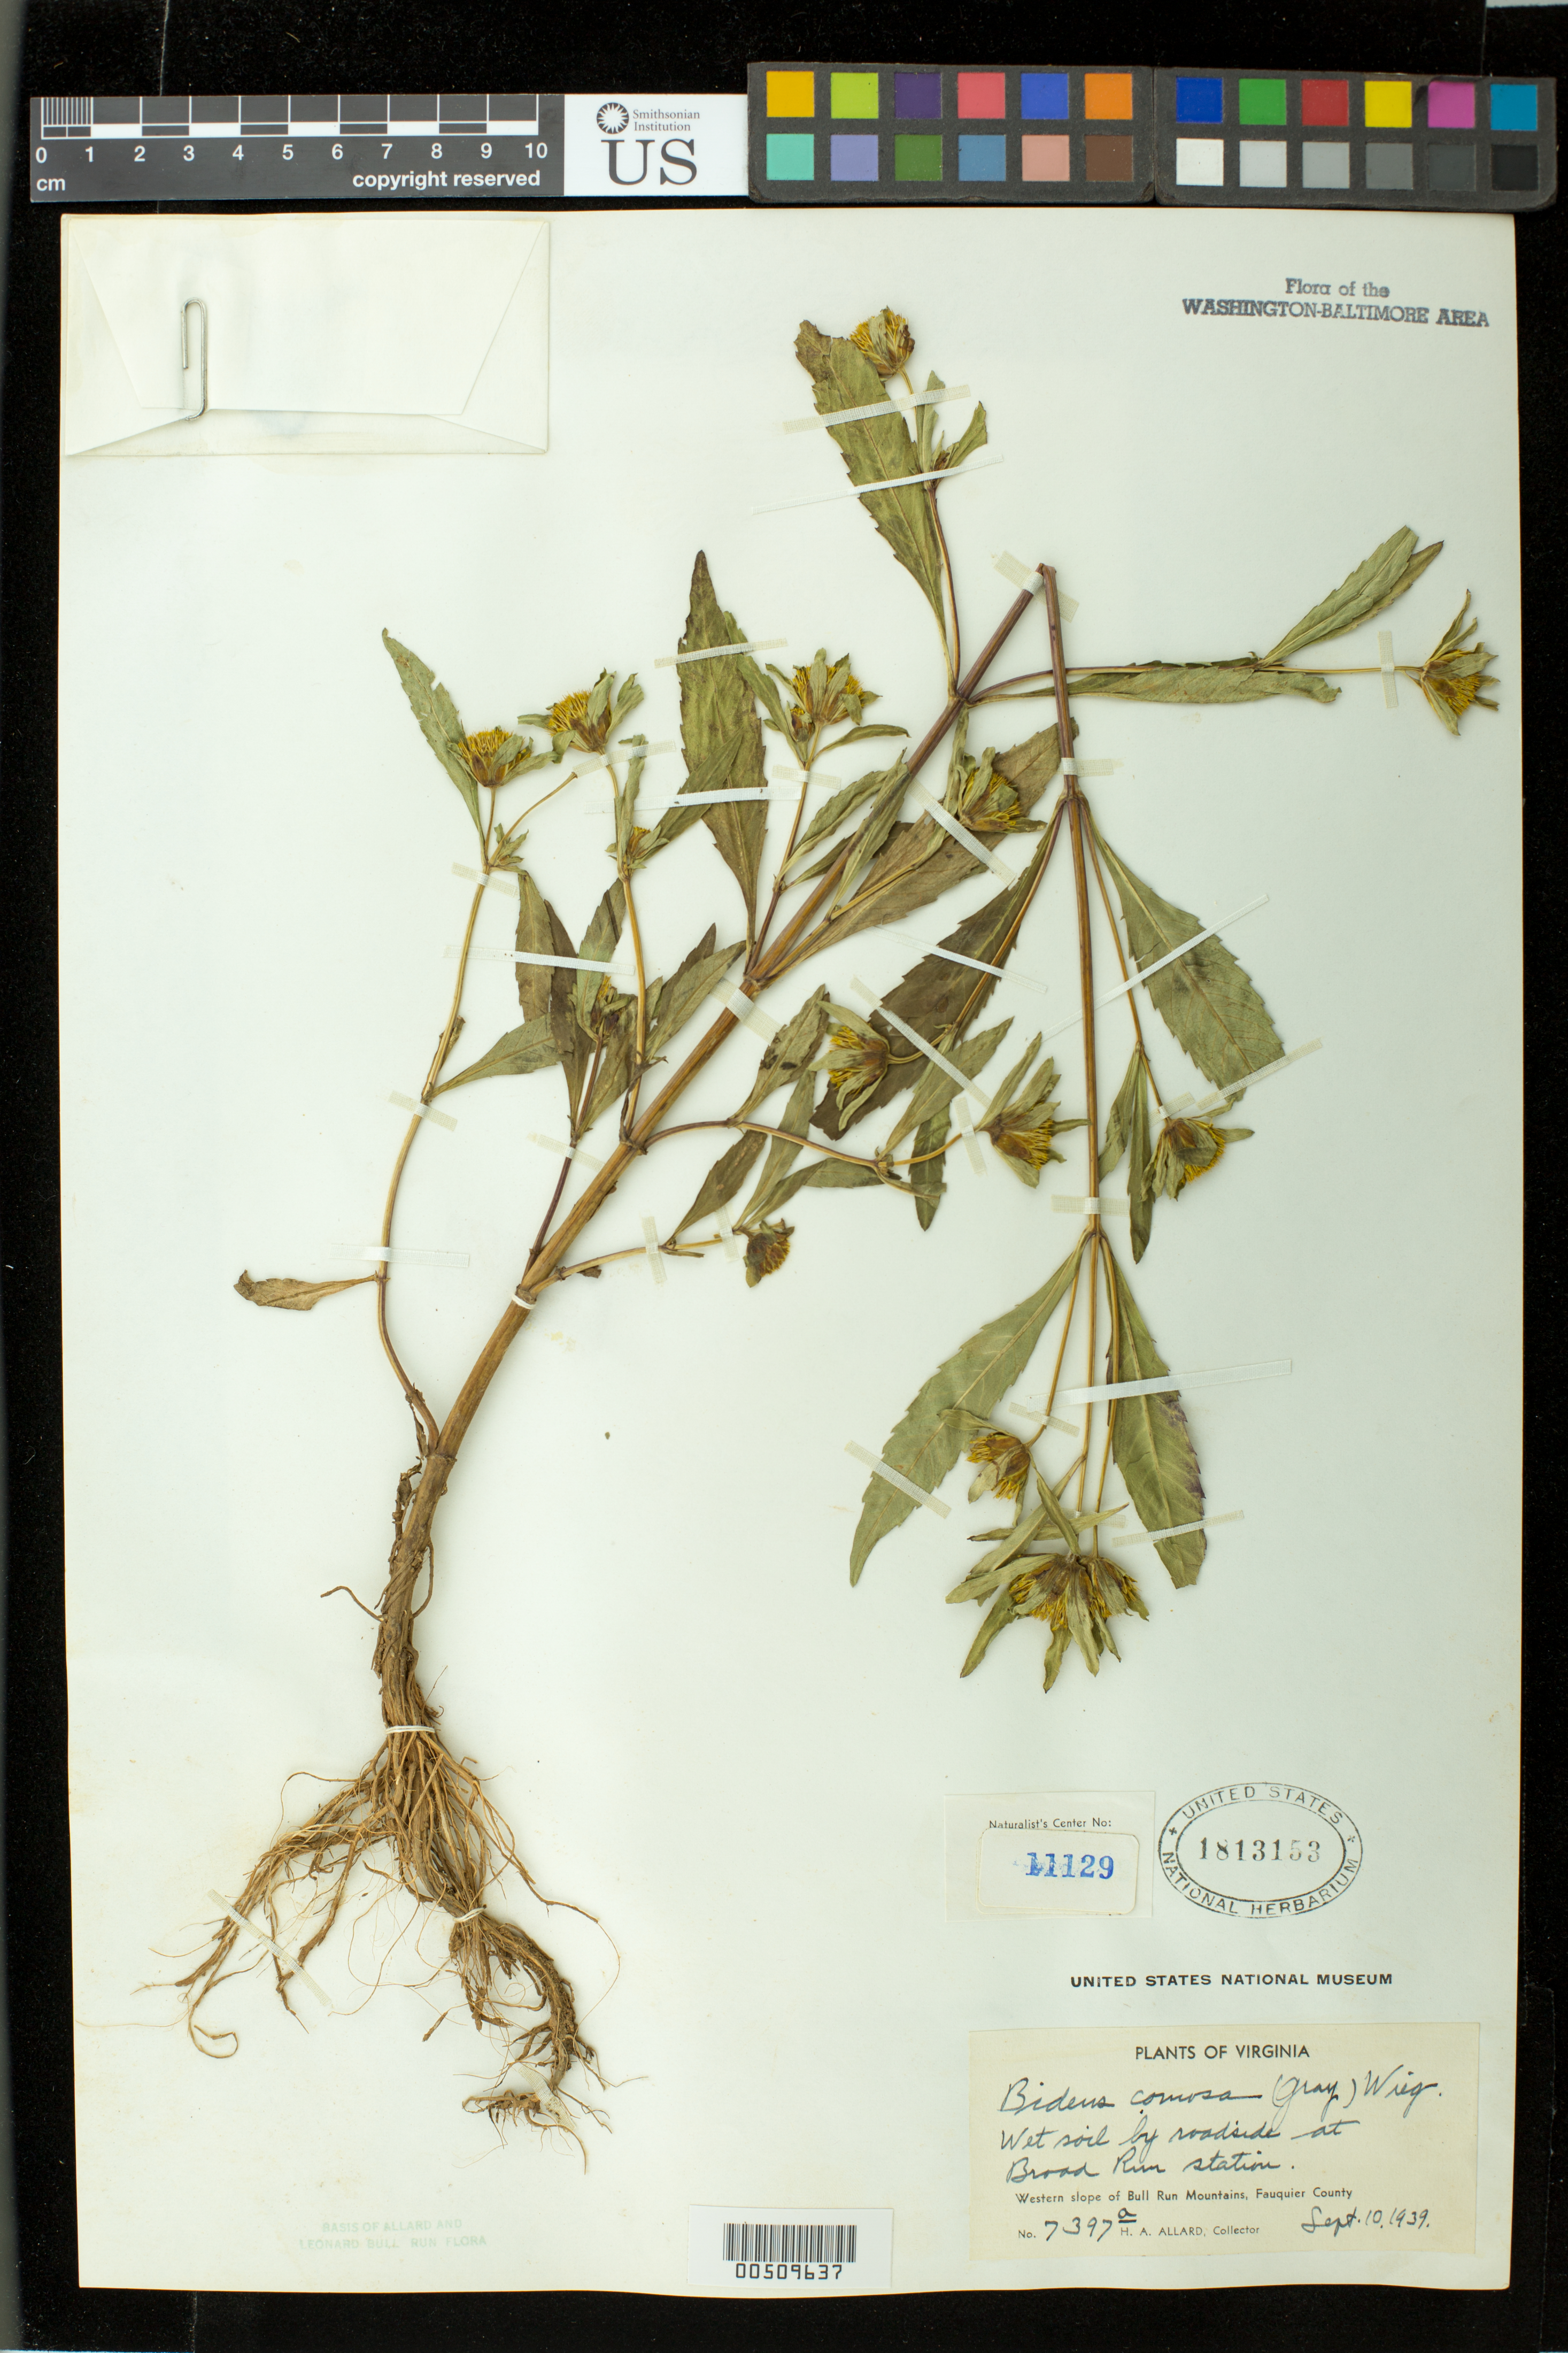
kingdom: Plantae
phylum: Tracheophyta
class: Magnoliopsida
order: Asterales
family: Asteraceae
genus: Bidens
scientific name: Bidens comosa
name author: (A. Gray) Wiegand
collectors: H. A. Allard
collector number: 7397A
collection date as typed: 10 Sep 1939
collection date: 1939-09-10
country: United States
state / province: Virginia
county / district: Fauquier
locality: Bull Run Mts., Broad Run Station Bull Run Mts.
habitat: wet soil by roadside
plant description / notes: Specimens returned from Naturalist Center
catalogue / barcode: US 1813153